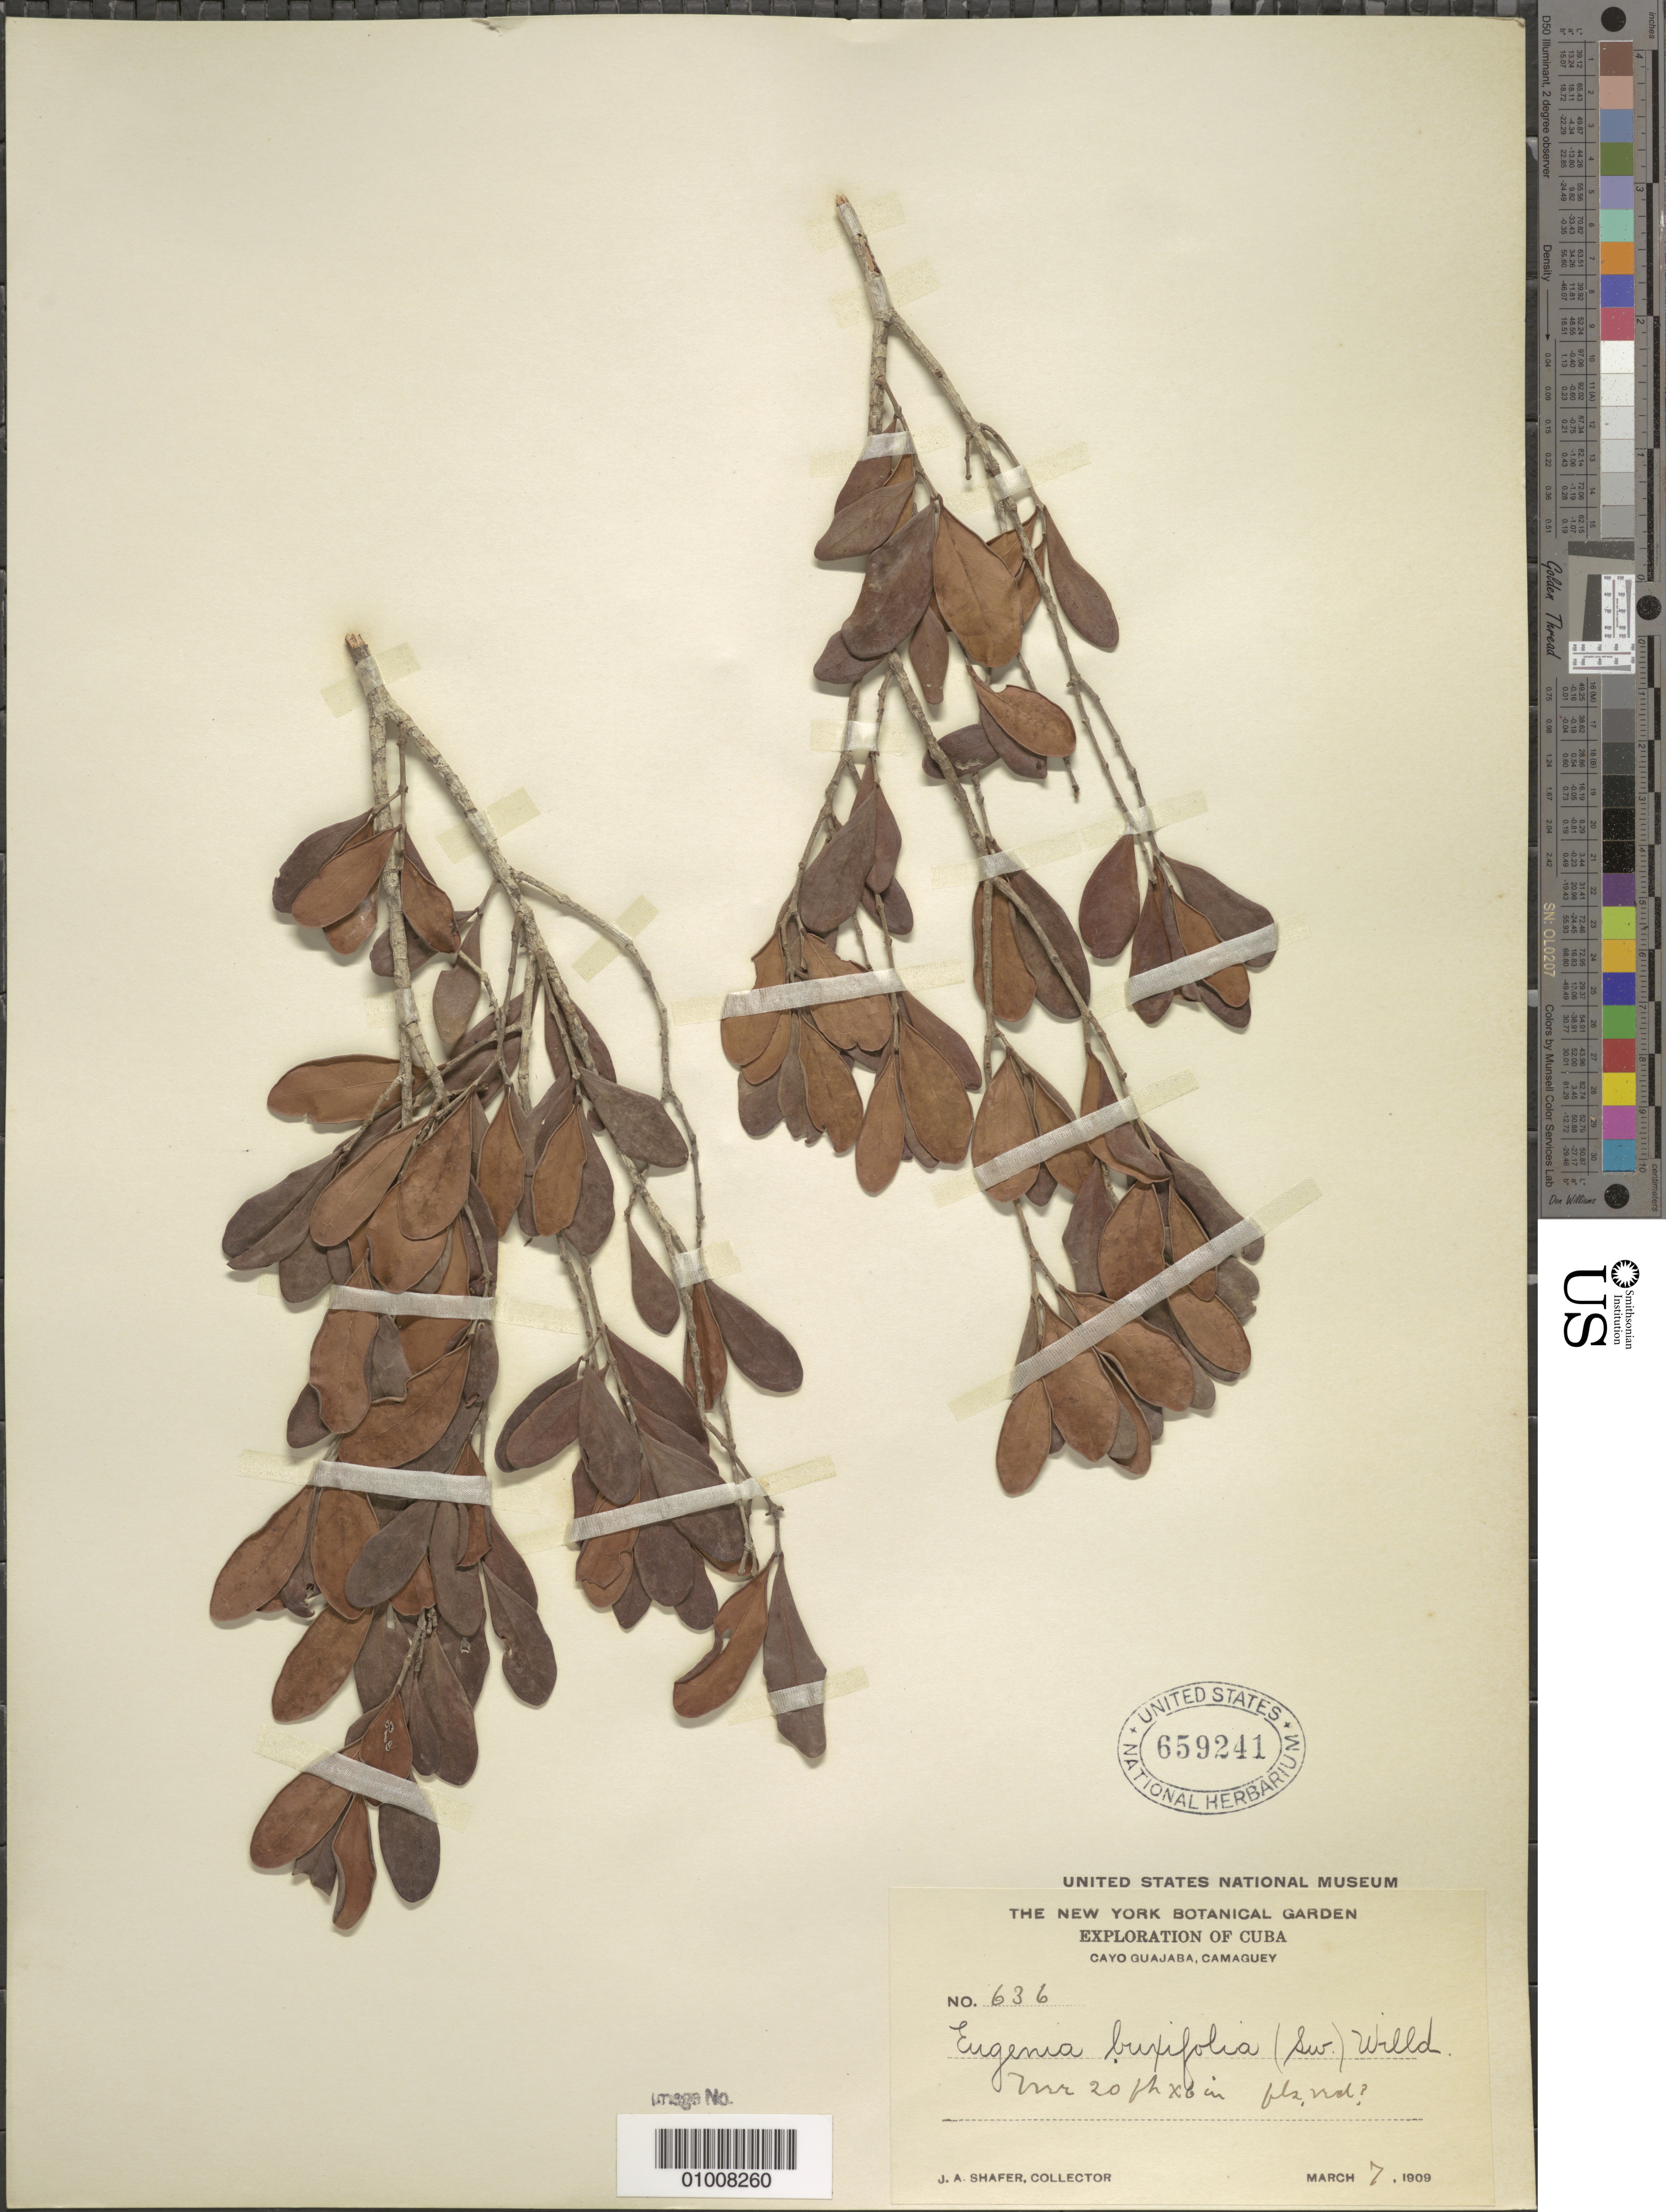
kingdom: Plantae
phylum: Tracheophyta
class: Magnoliopsida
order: Myrtales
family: Myrtaceae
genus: Eugenia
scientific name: Eugenia foetida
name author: Pers.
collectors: J. A. Shafer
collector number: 636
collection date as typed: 07 Mar 1909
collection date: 1909-03-07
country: Cuba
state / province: Camagüey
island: Cuba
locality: Cayo Guajaba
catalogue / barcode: US 659241